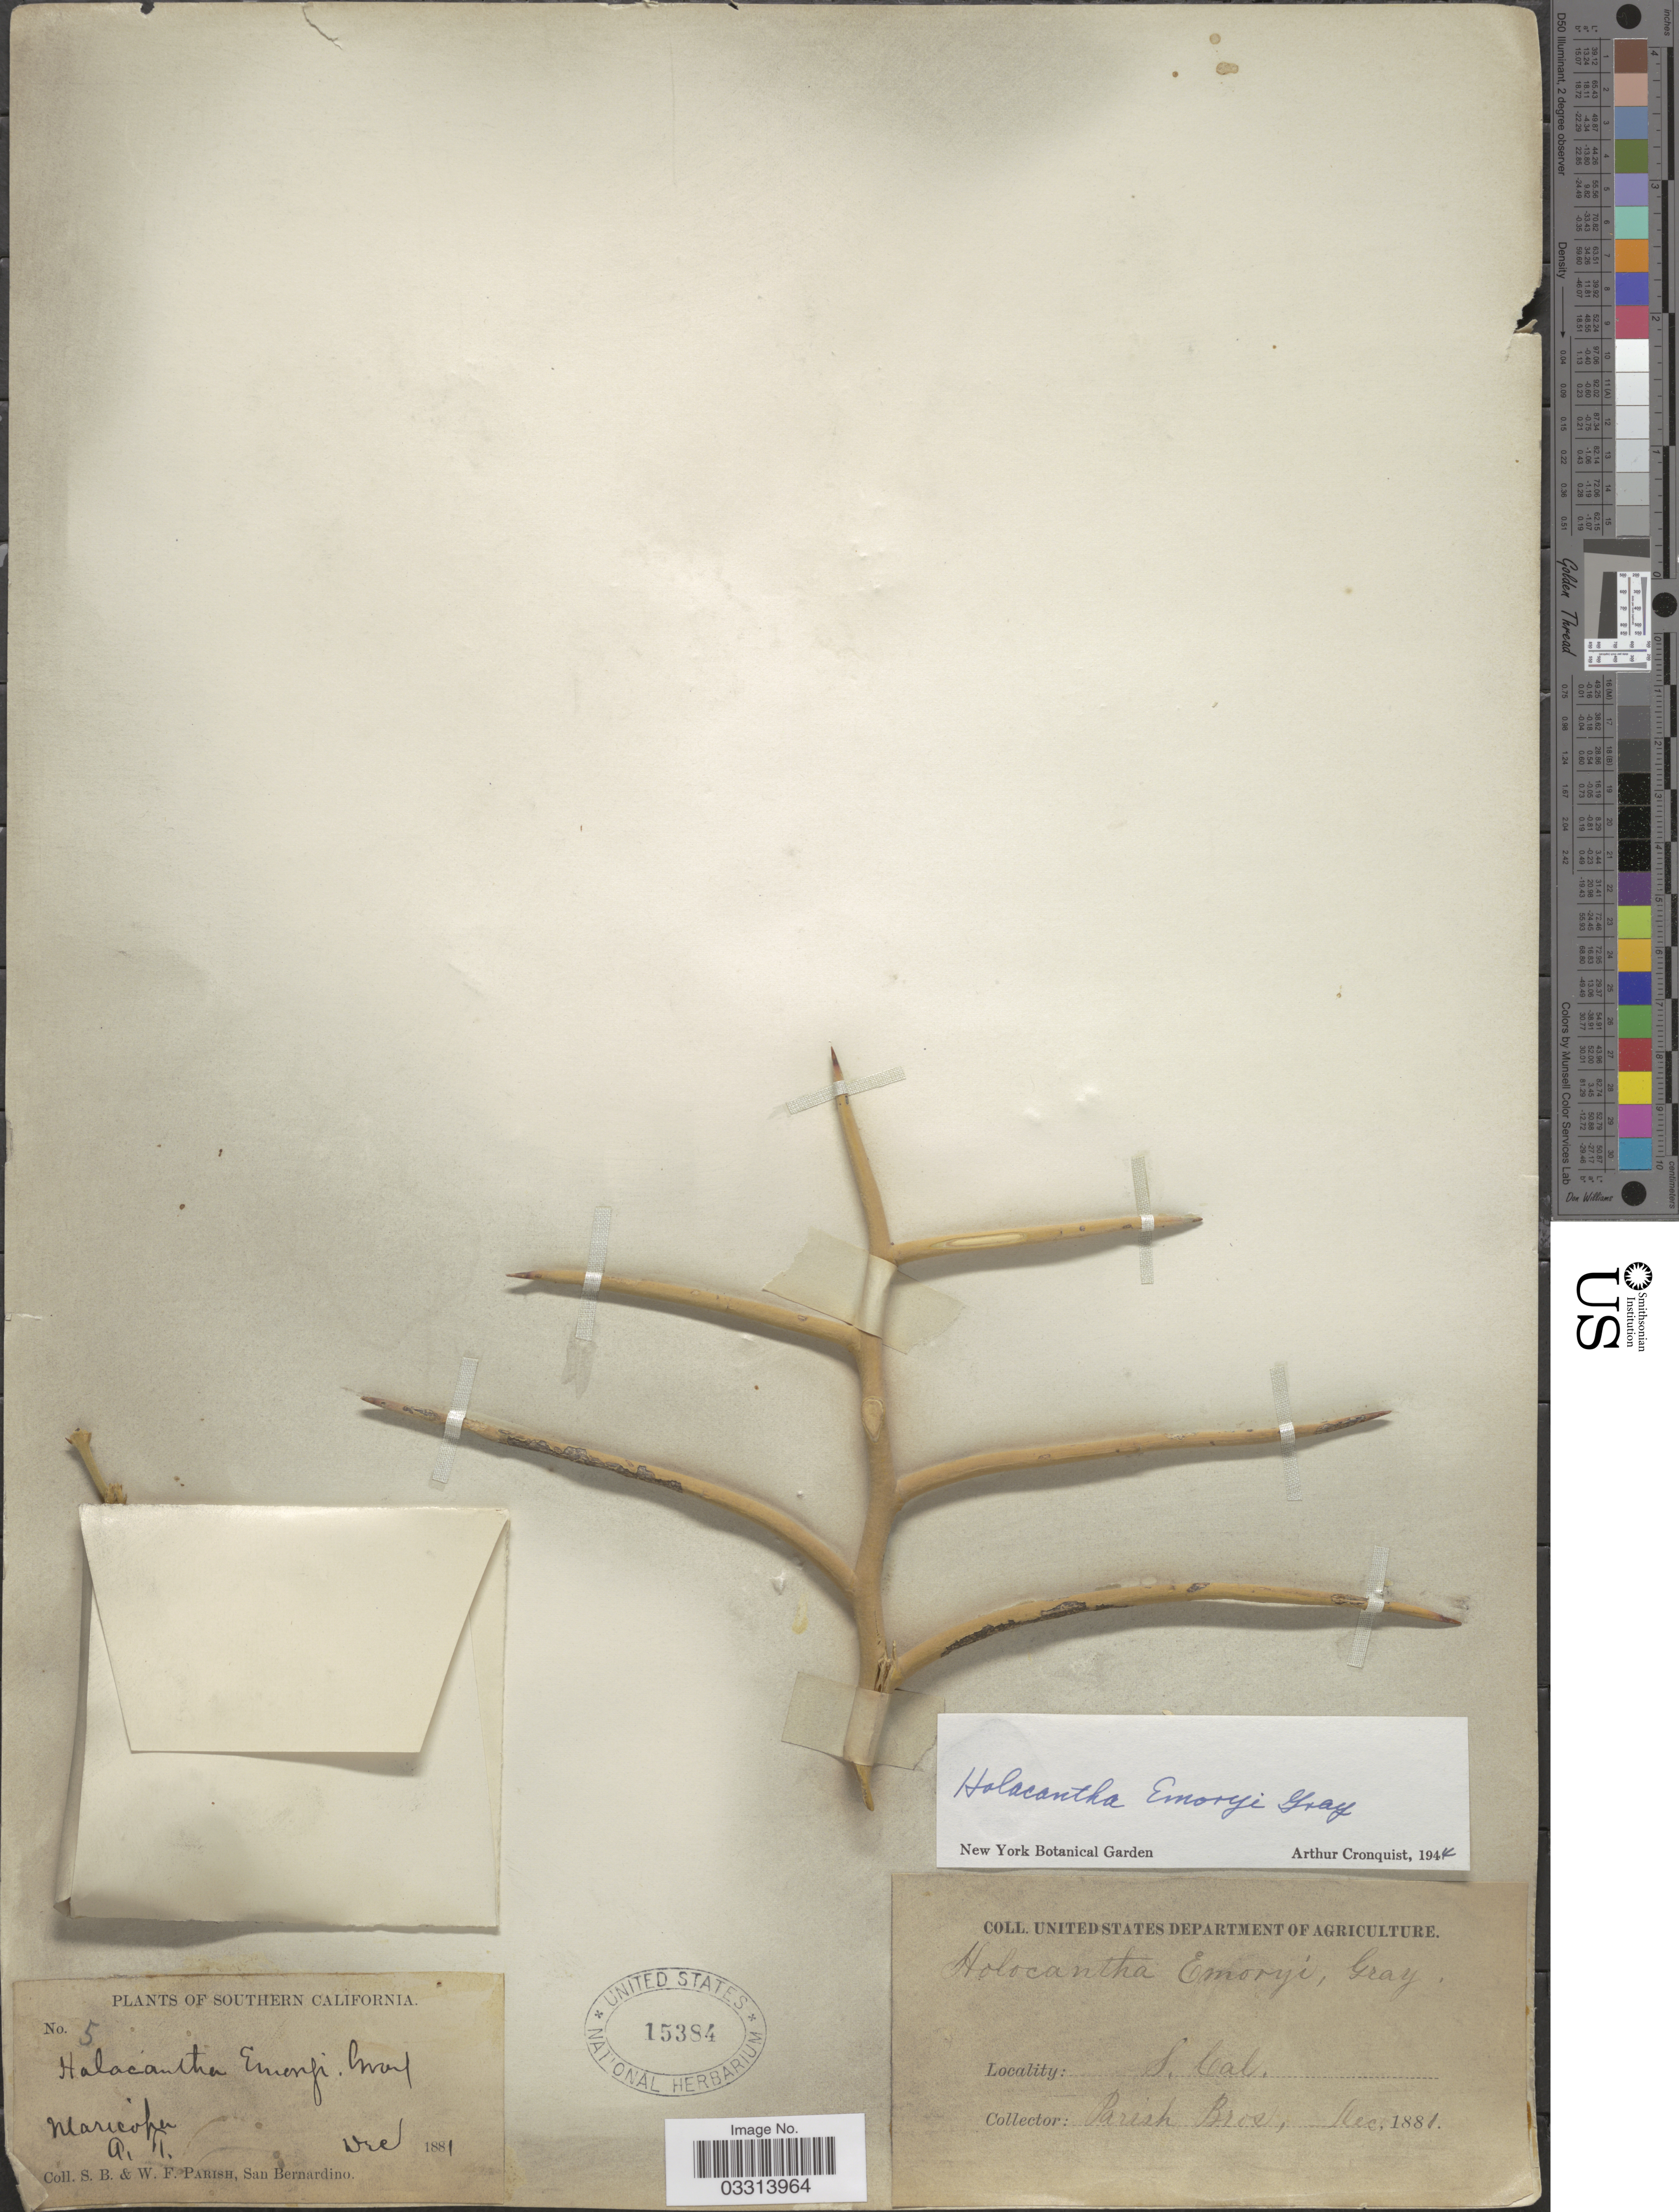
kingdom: Plantae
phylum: Tracheophyta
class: Magnoliopsida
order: Sapindales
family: Simaroubaceae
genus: Castela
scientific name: Castela emoryi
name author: (A. Gray) Moran & Felger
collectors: S. B. Parish & W. F. Parish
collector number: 5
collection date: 1881-12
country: United States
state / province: Arizona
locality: Maricopa, A.R.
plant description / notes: Corrected "Southern California. Maricopa. A.T." to "Maricopa, A.R." Changed state field from California to Arizona.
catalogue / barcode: US 15384